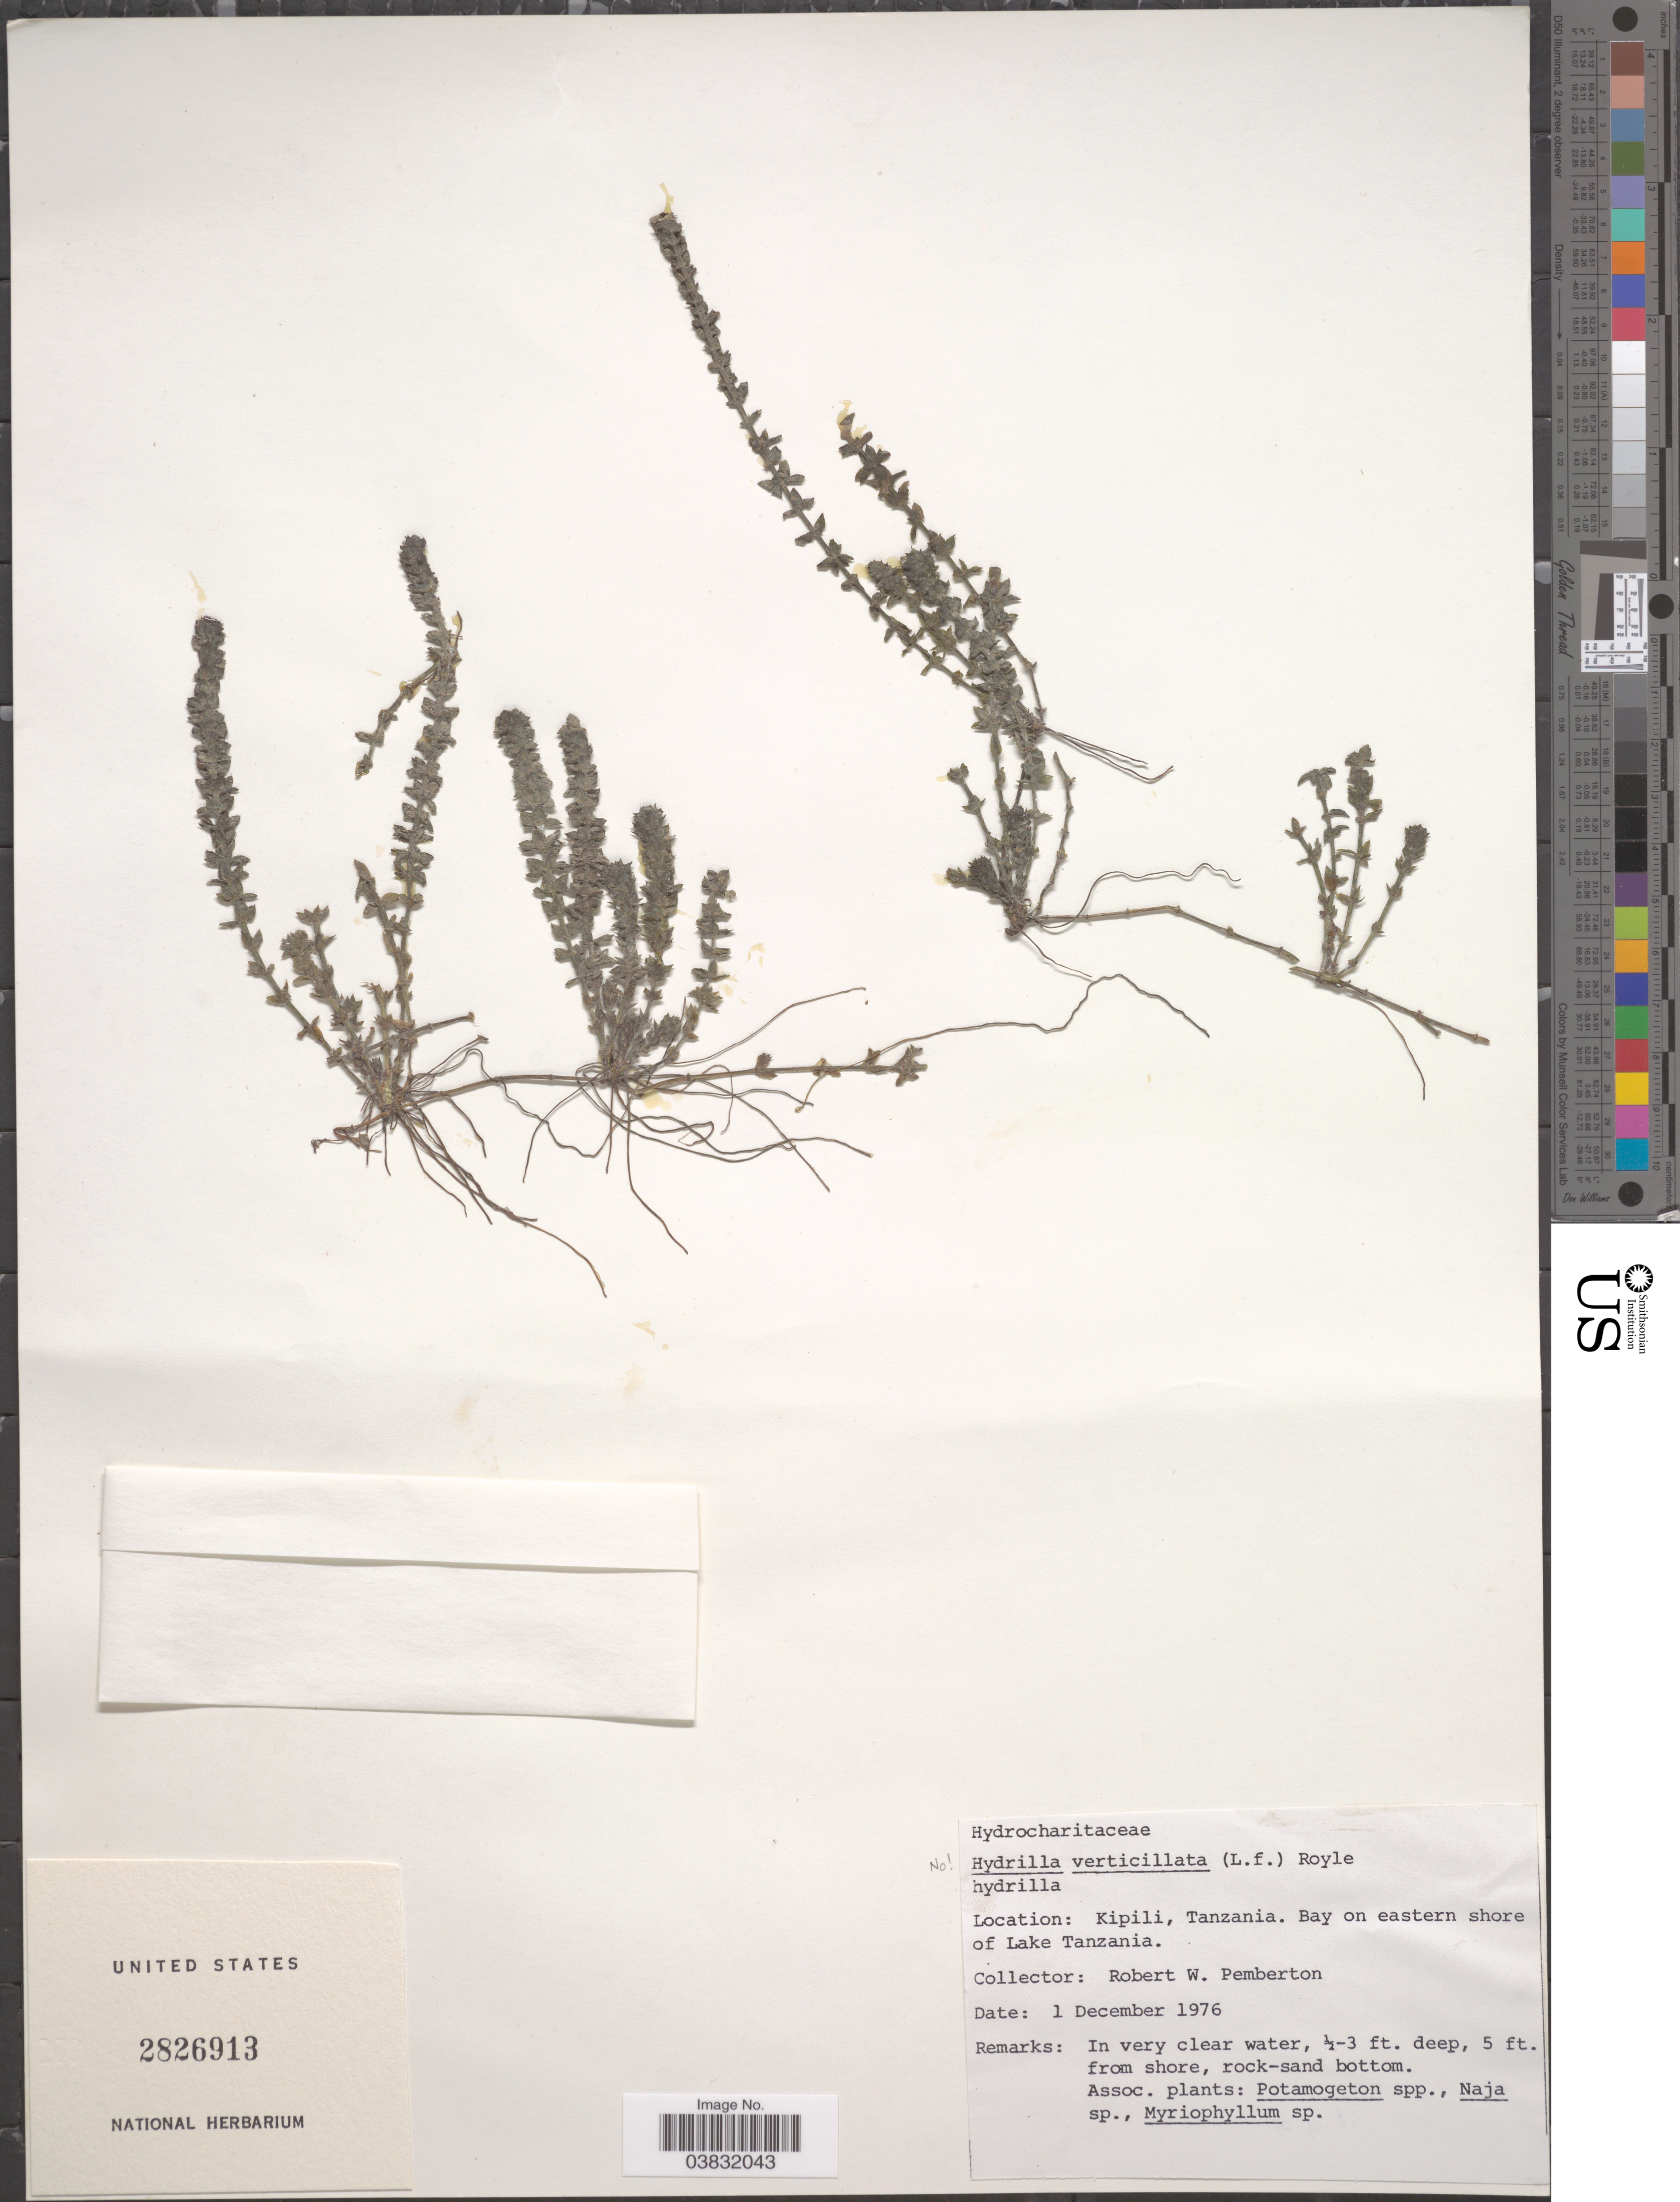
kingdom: Plantae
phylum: Tracheophyta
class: Liliopsida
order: Alismatales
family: Hydrocharitaceae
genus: Hydrilla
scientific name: Hydrilla verticillata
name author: (L. f.) Royle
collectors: R. Pemberton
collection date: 1976-12-01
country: Tanzania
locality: Kipili, Tanzania. Bay on eastern shore of Lake Tanzania.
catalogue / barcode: US 2826913